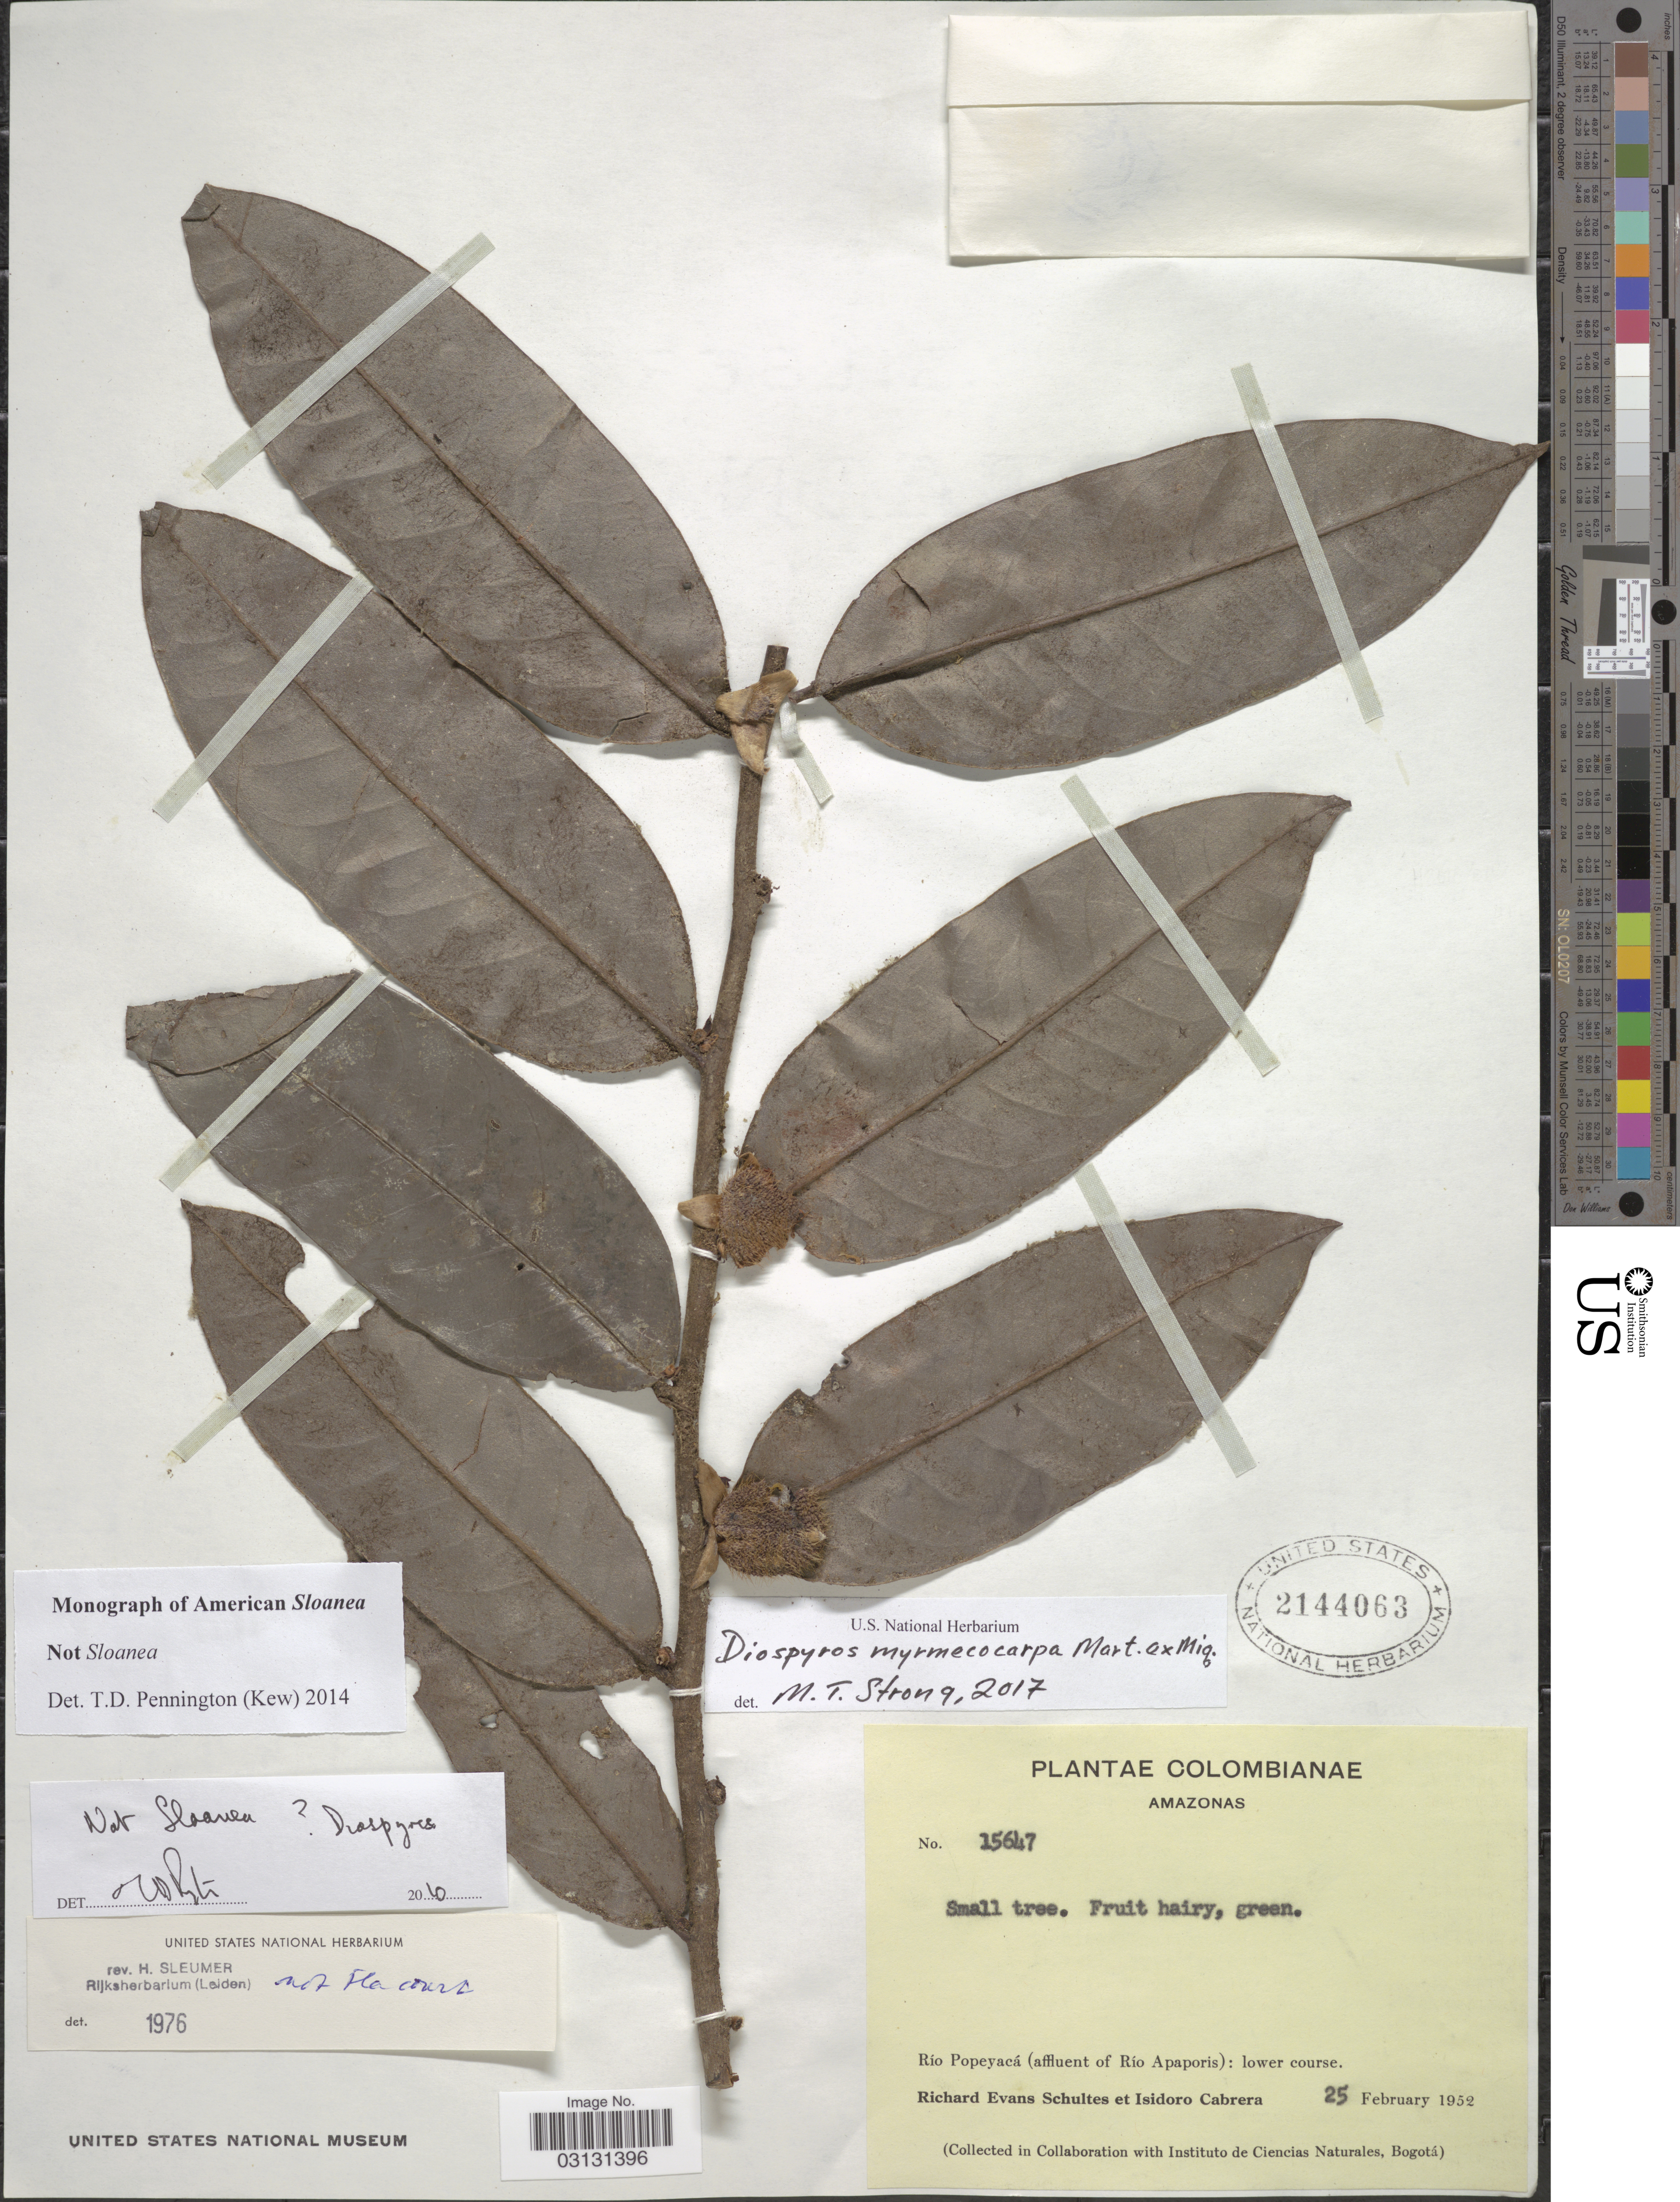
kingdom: Plantae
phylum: Tracheophyta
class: Magnoliopsida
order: Ericales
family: Ebenaceae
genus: Diospyros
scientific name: Diospyros myrmecocarpa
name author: Mart. ex Miq.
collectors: R. E. Schultes & I. Cabrera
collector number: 15647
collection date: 1952-02-25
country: Colombia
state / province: Amazônas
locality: Río Popeyacá (afluente of Río Apaporis): lower course.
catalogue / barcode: US 2144063